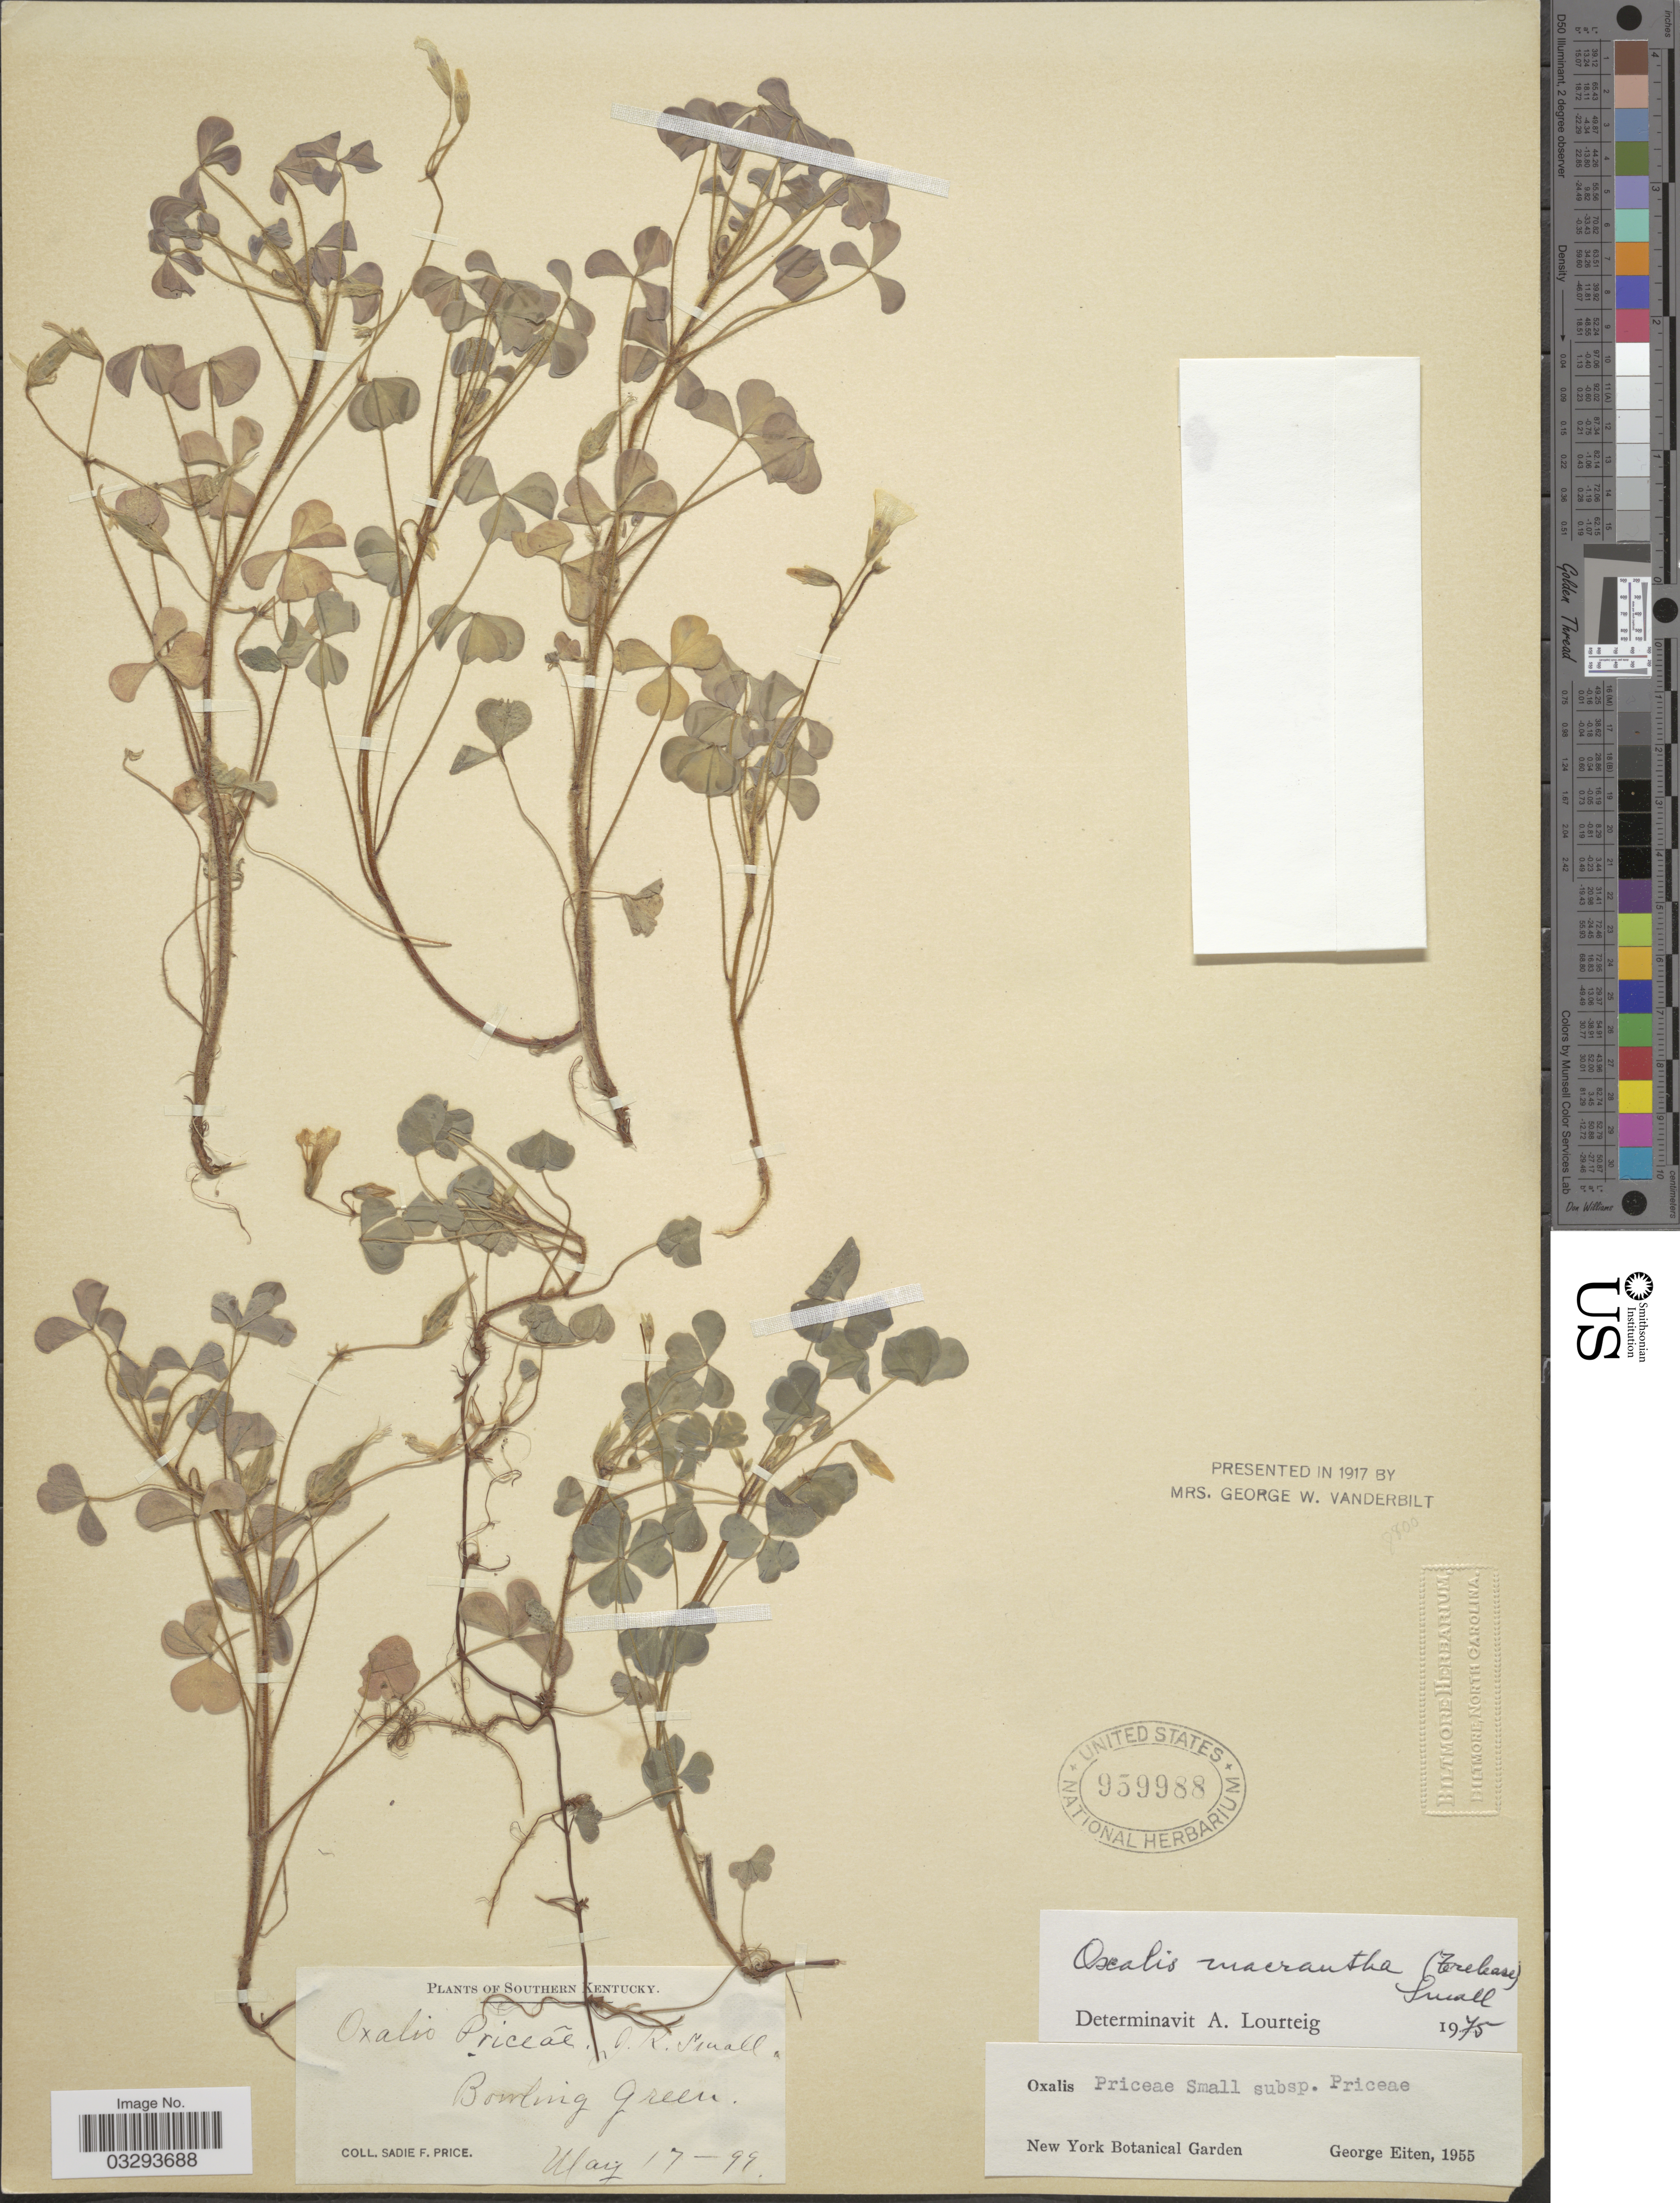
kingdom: Plantae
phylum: Tracheophyta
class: Magnoliopsida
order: Oxalidales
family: Oxalidaceae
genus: Oxalis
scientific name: Oxalis macrantha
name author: (Trel.) Small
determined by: Lourteig, A.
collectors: S. Price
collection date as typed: Transcribed d/m/y: 17/5/99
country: United States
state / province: Kentucky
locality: Southern Kentucky. Bowling green.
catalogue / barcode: US 959988